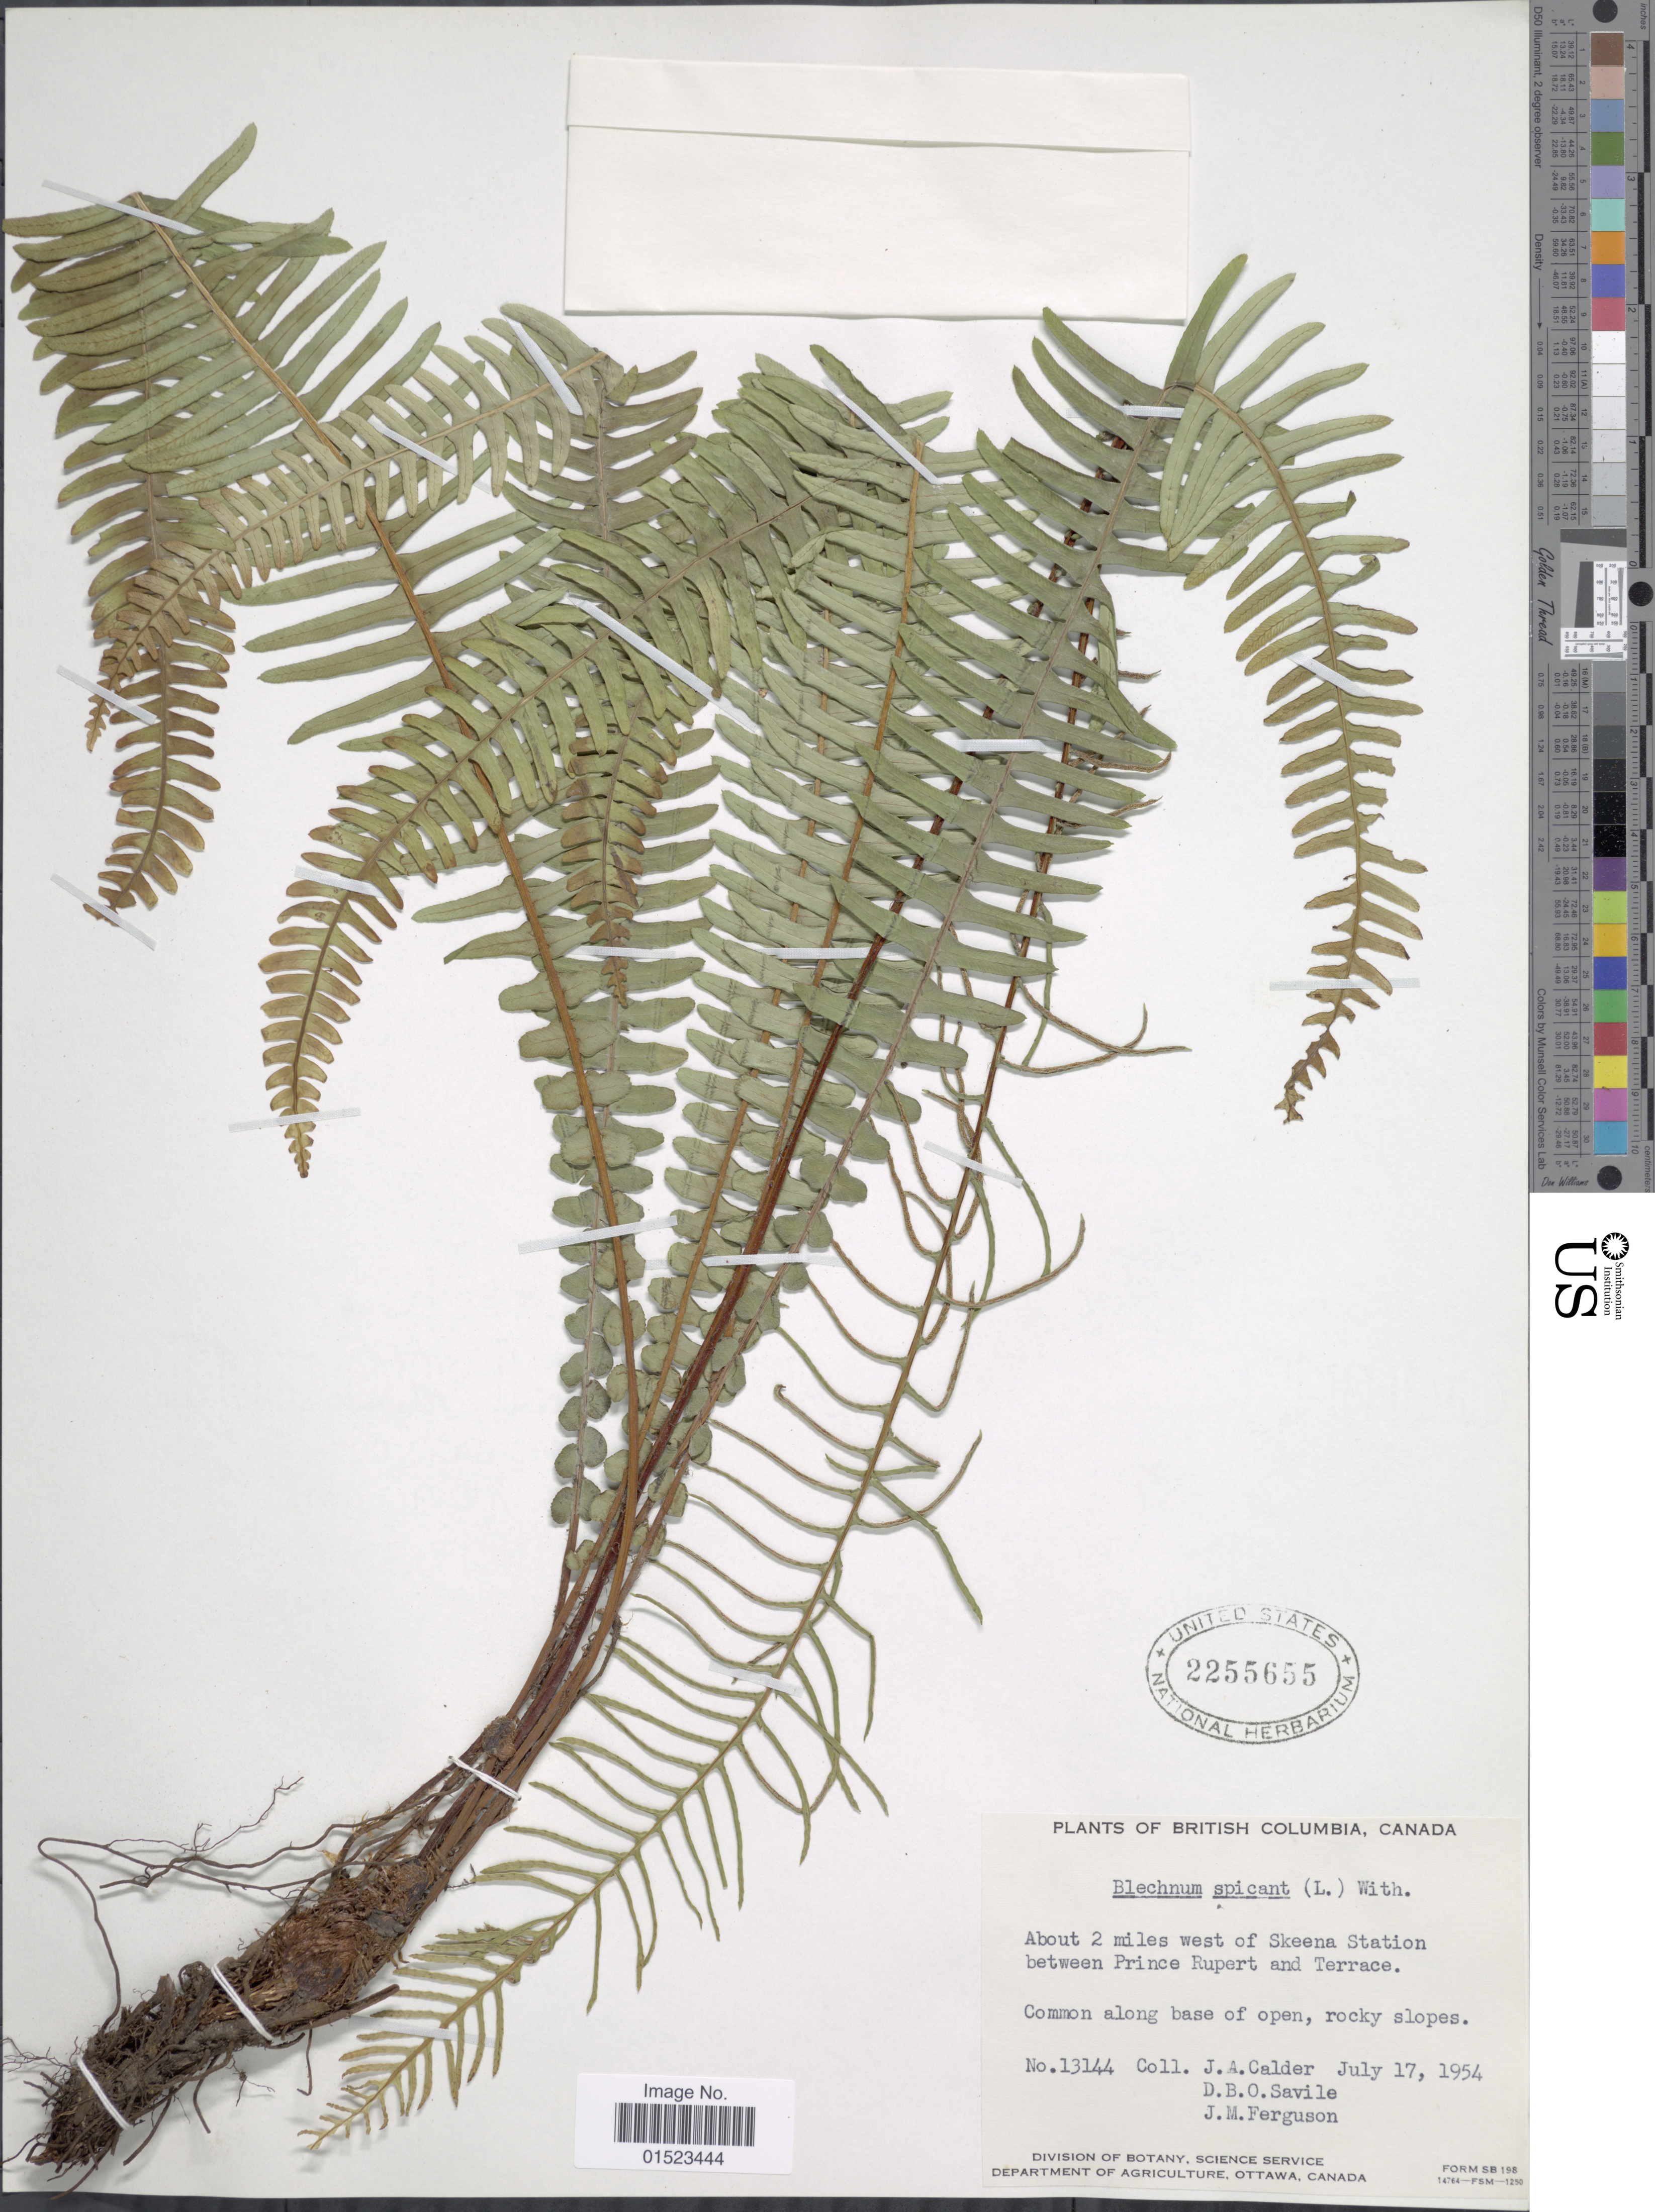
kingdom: Plantae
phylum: Tracheophyta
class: Polypodiopsida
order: Polypodiales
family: Blechnaceae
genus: Blechnum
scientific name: Blechnum spicant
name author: (L.) Sm.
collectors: J. A. Calder, D. Savile & J. M. Ferguson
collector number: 13144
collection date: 1954-07-17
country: Canada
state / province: British Columbia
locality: About 2 miles west of Skeena Station between Prince Rupert and Terrace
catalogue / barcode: US 2255655